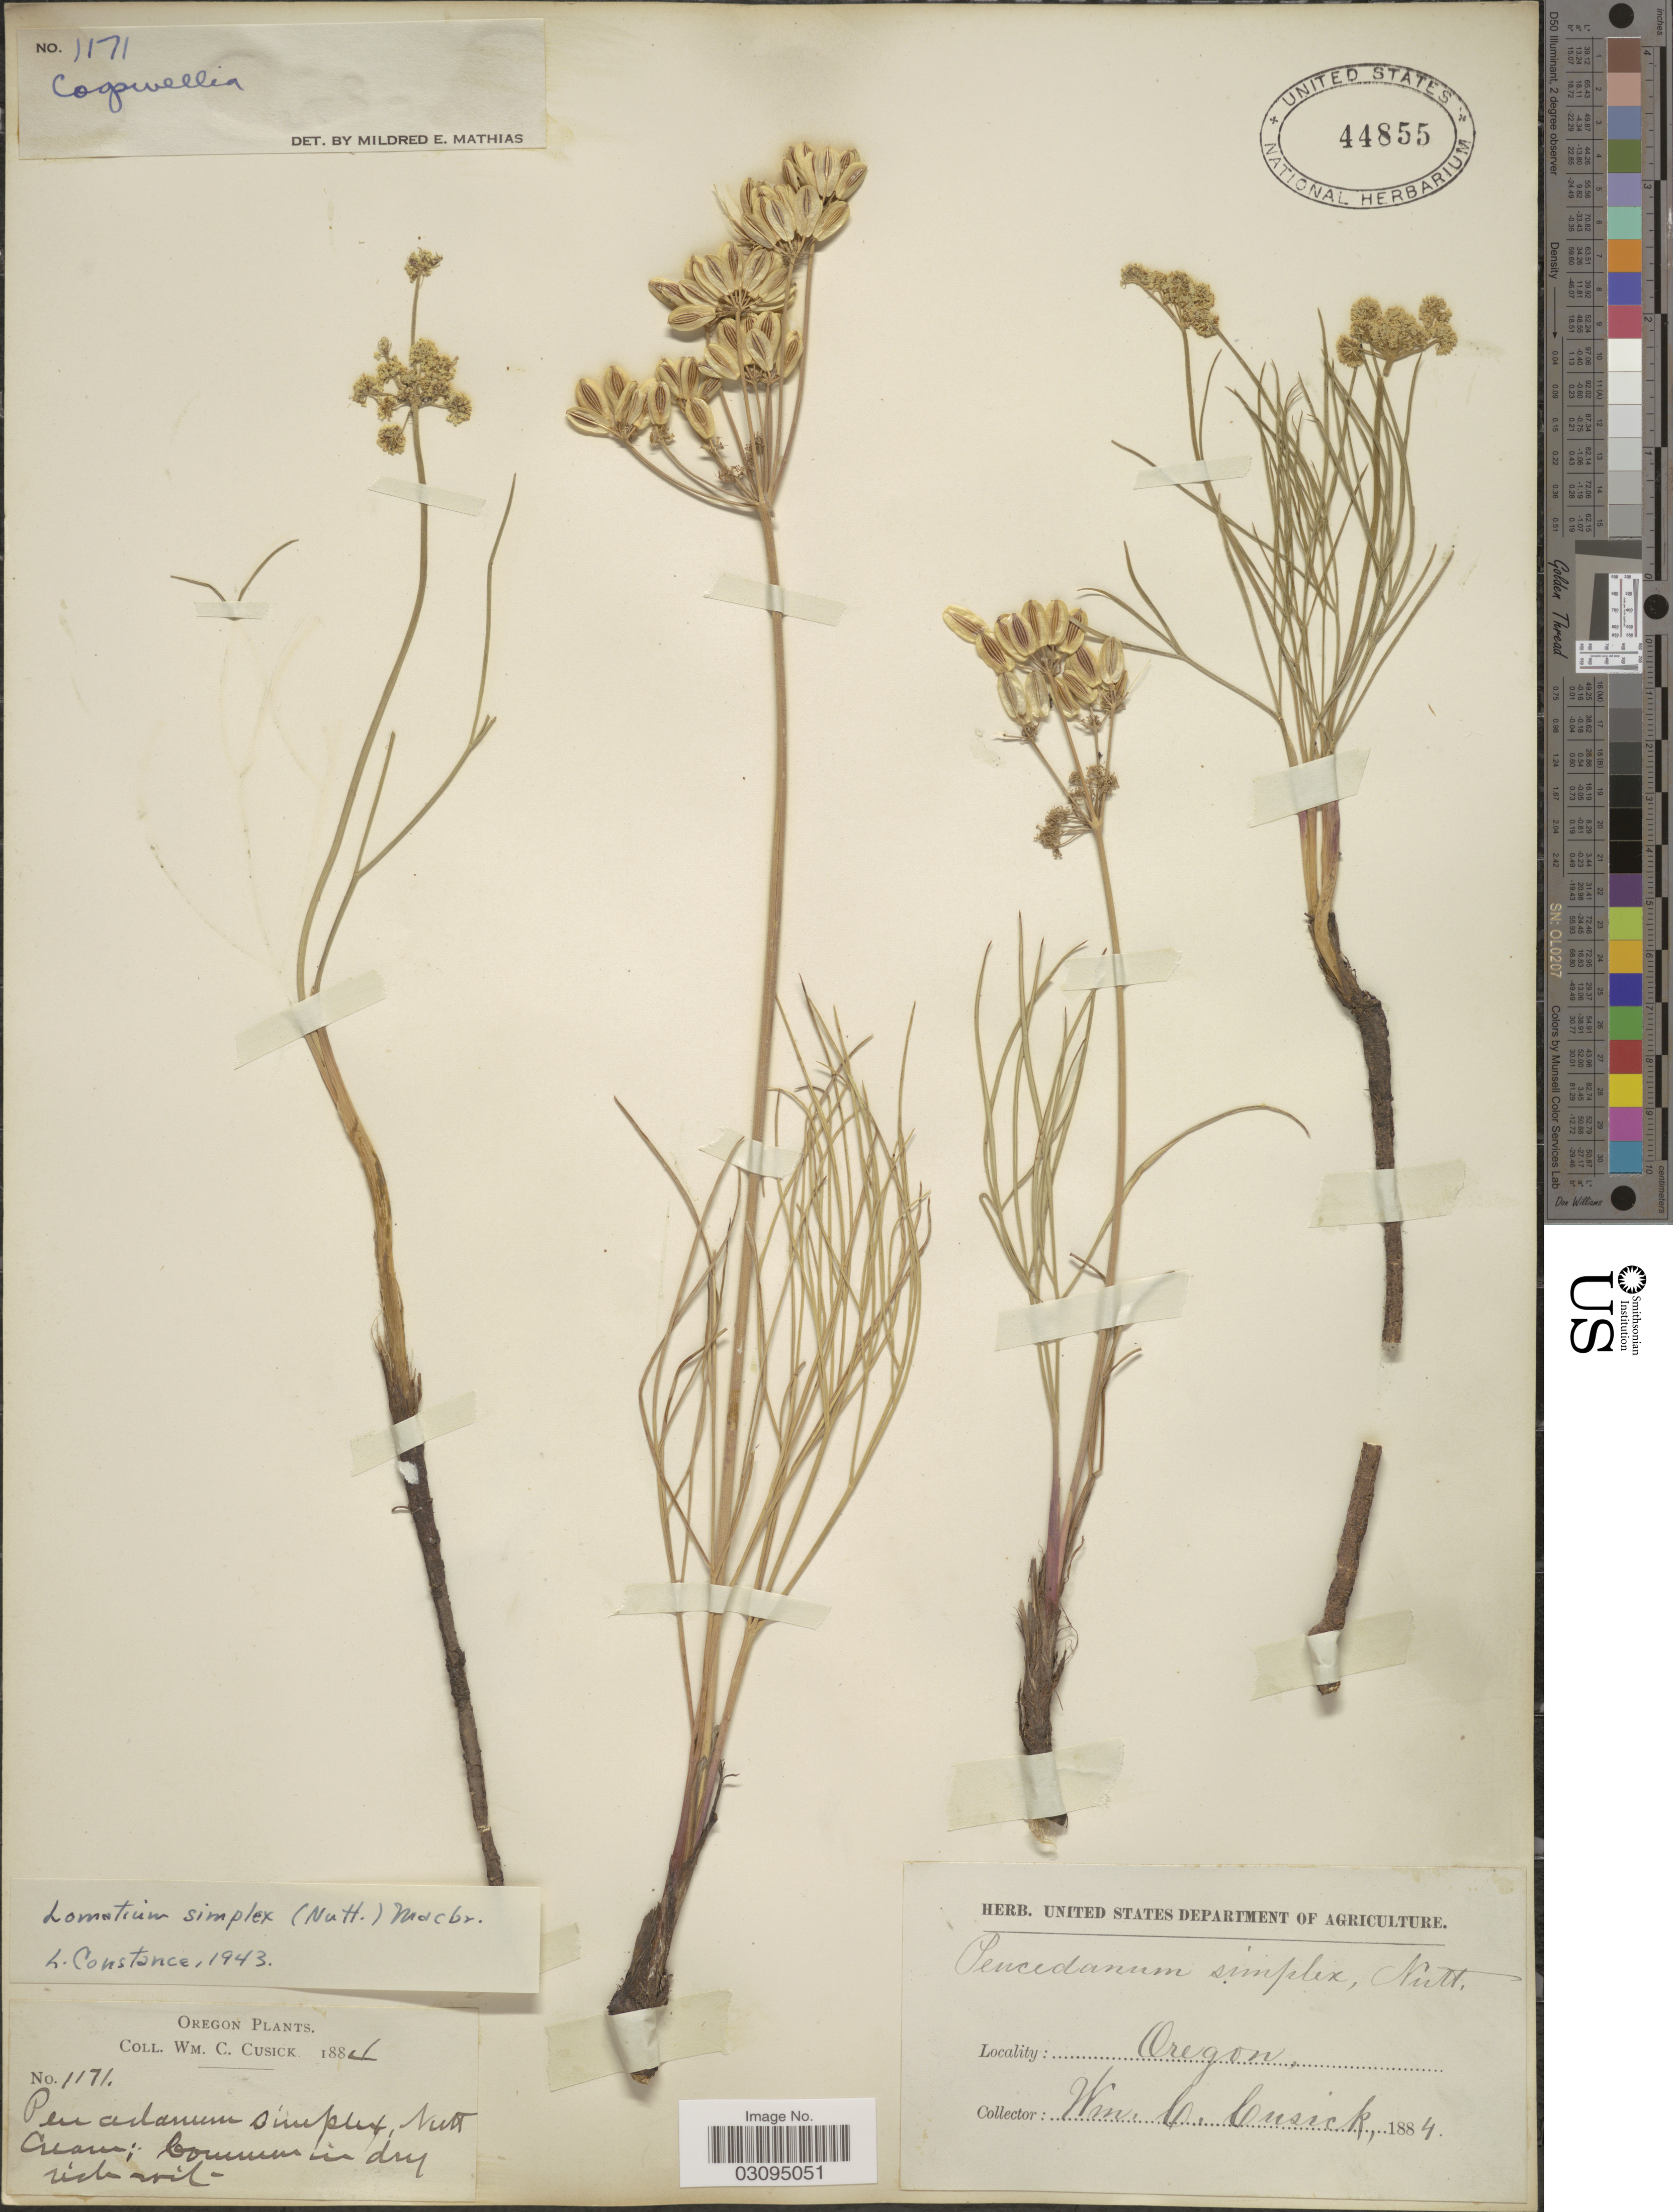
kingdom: Plantae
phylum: Tracheophyta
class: Magnoliopsida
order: Apiales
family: Apiaceae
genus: Lomatium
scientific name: Lomatium simplex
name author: (Nutt. ex S. Watson) J.F. Macbr.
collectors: W. C. Cusick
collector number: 1171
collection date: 1884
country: United States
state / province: Oregon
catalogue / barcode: US 44855